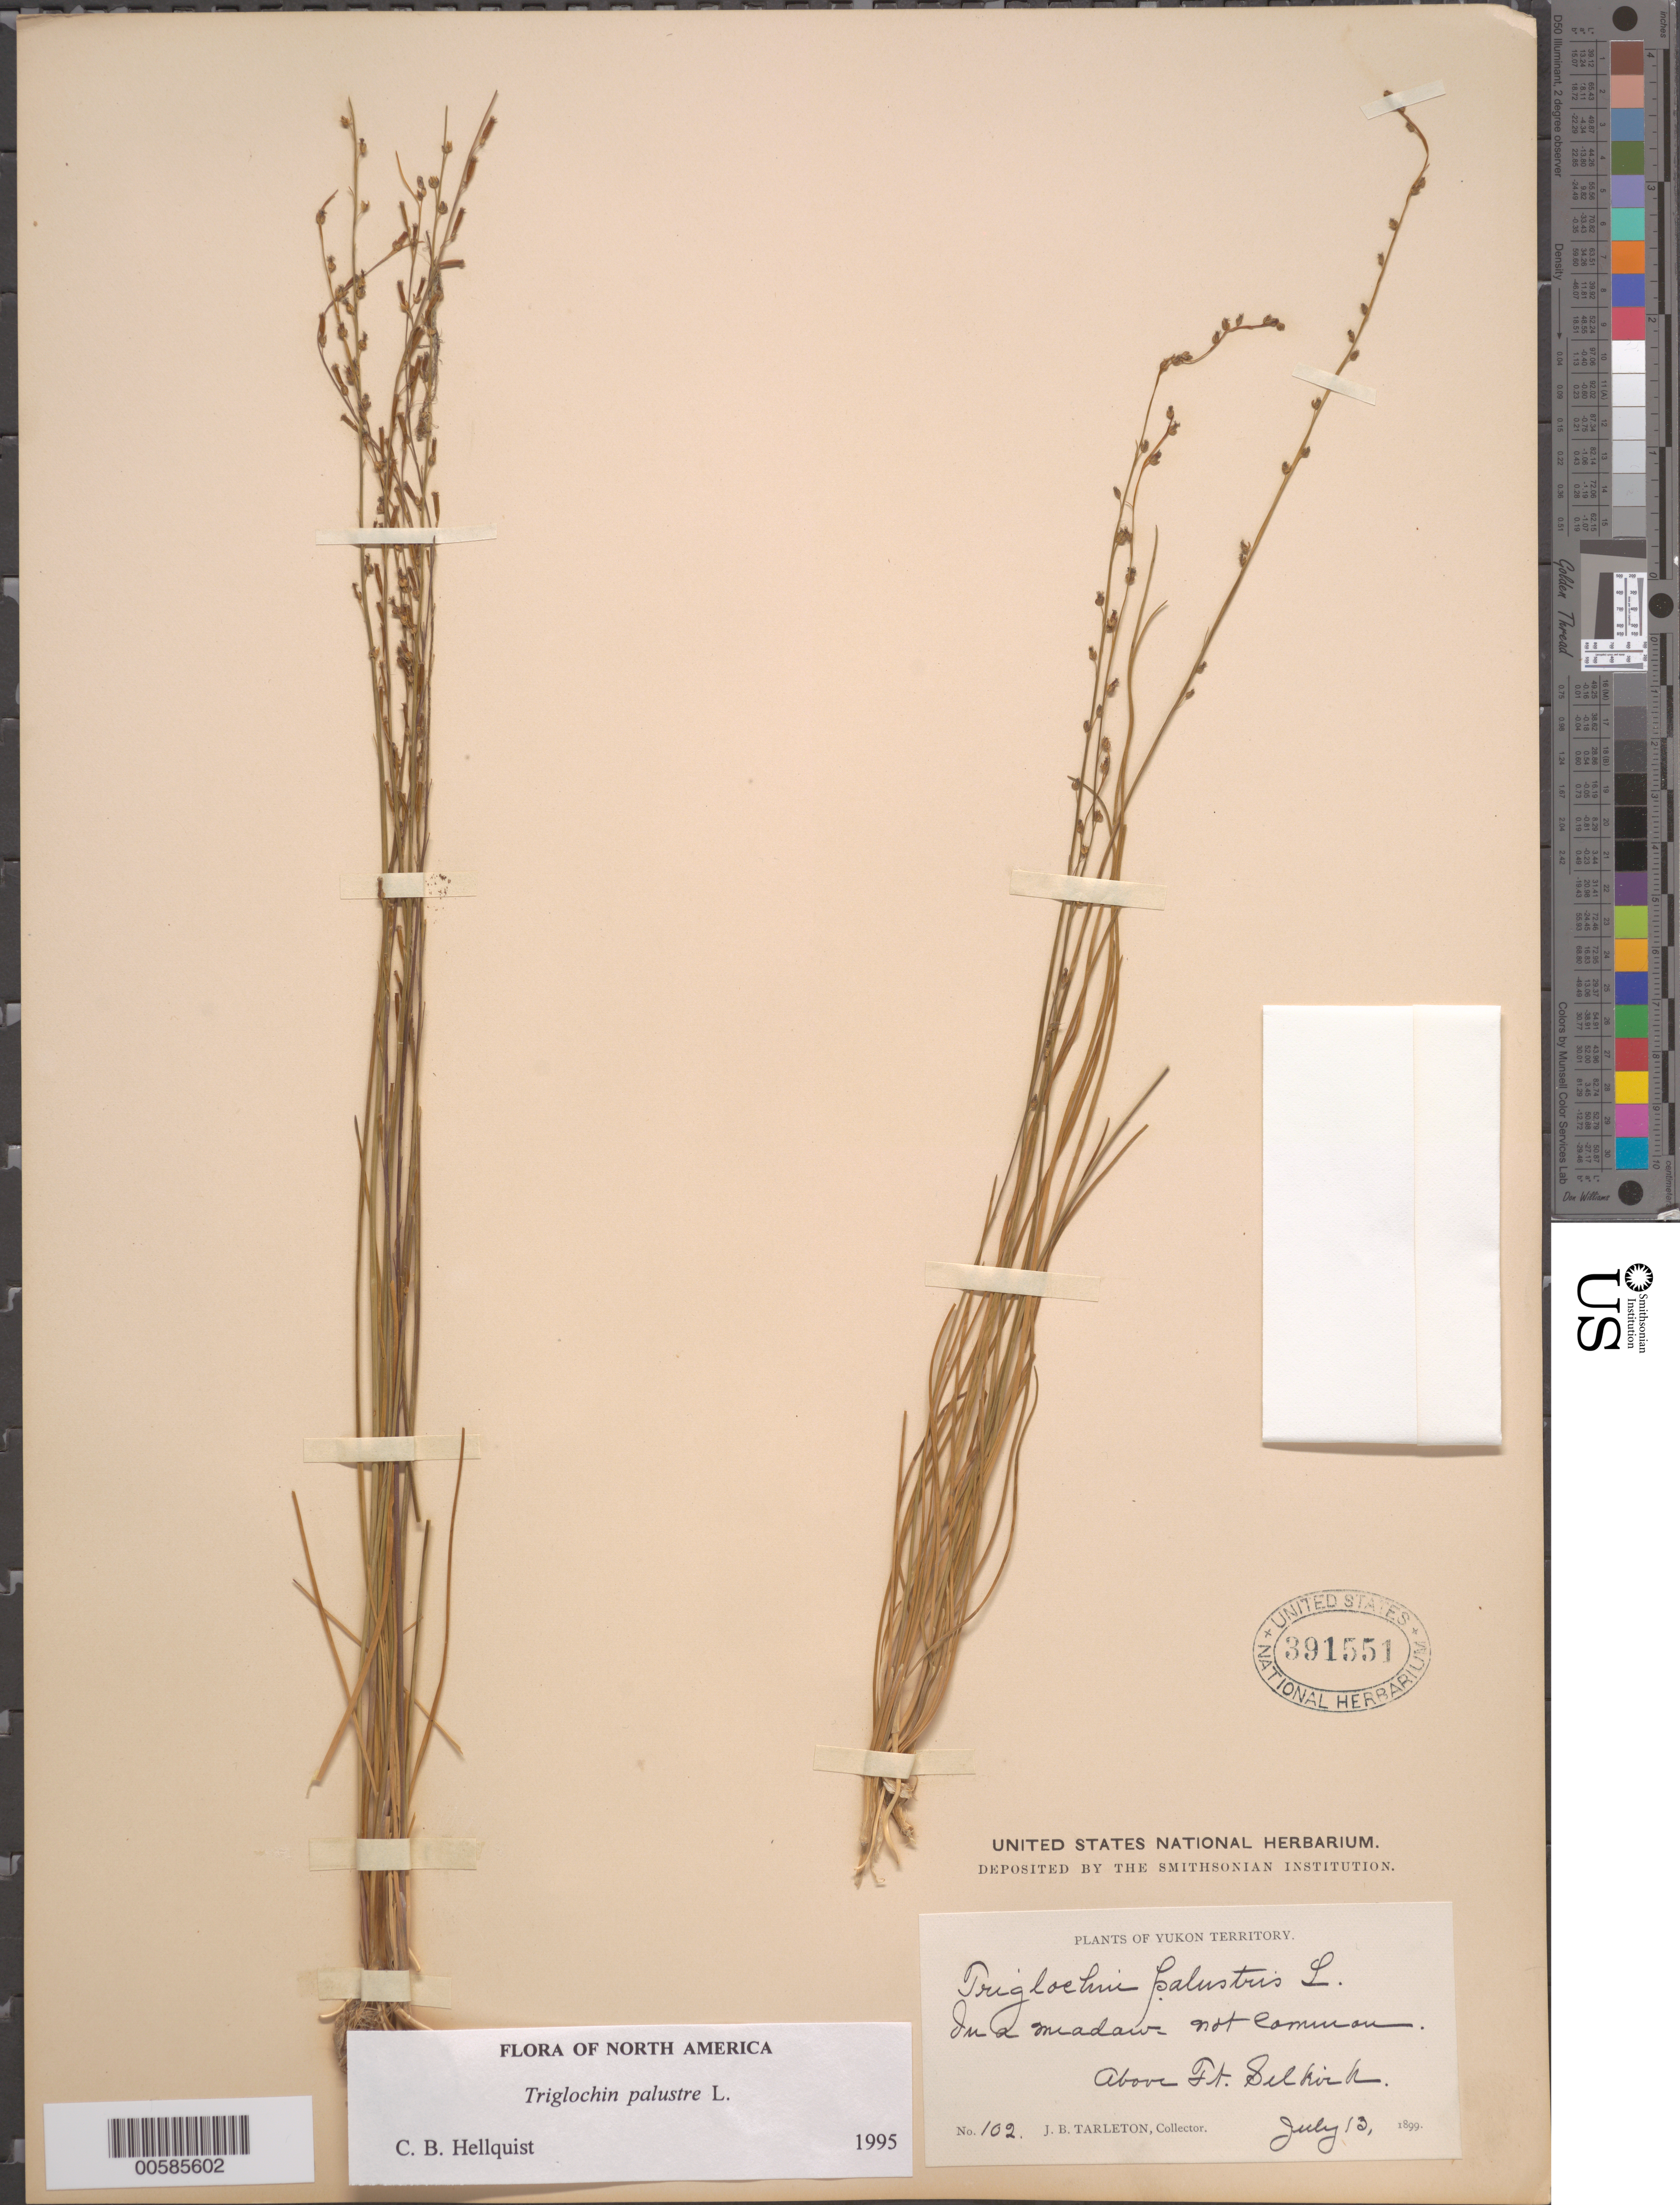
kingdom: Plantae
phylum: Tracheophyta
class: Liliopsida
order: Alismatales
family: Juncaginaceae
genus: Triglochin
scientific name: Triglochin palustris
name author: L.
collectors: J. Tarleton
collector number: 102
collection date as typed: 13 Jul 1899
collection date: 1899-07-13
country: Canada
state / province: Yukon Territory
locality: Ft. Silkirk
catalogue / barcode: US 391551